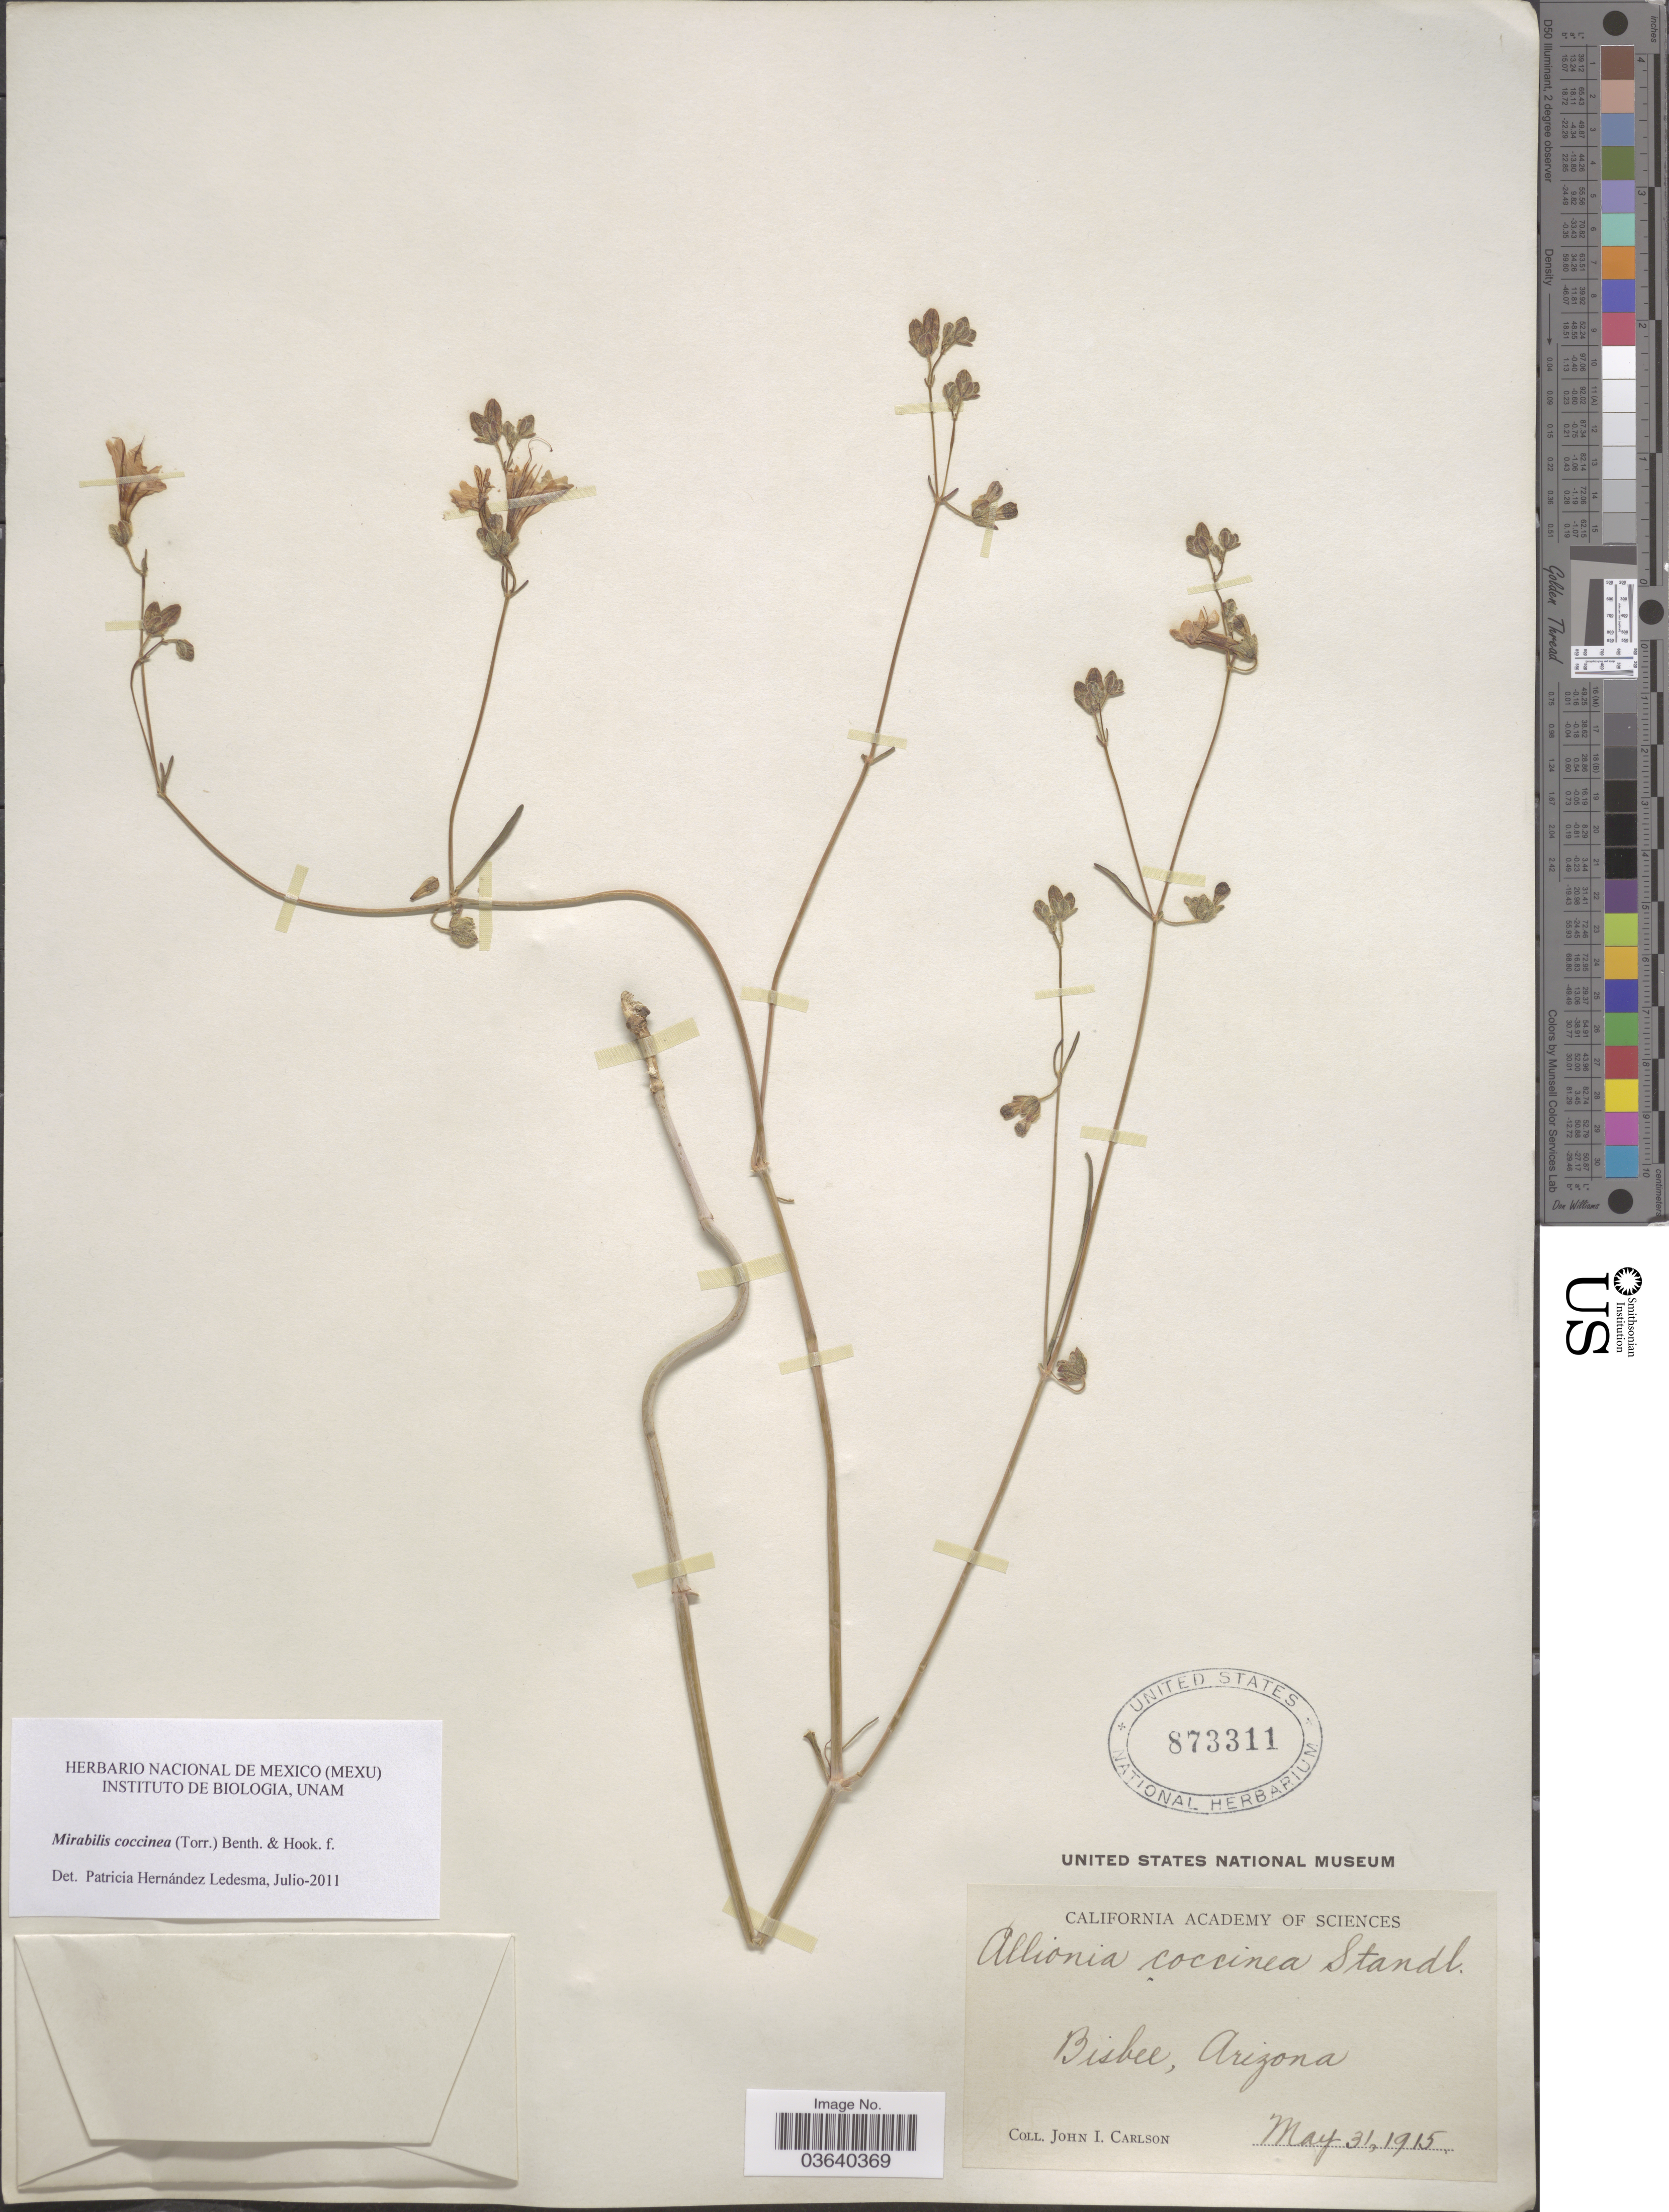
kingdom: Plantae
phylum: Tracheophyta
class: Magnoliopsida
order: Caryophyllales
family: Nyctaginaceae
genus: Mirabilis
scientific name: Mirabilis coccinea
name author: (Torr.) Benth. & Hook. f.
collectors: J. Carlson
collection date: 1915-05-31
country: United States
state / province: Arizona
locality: Bisbee.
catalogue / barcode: US 873311